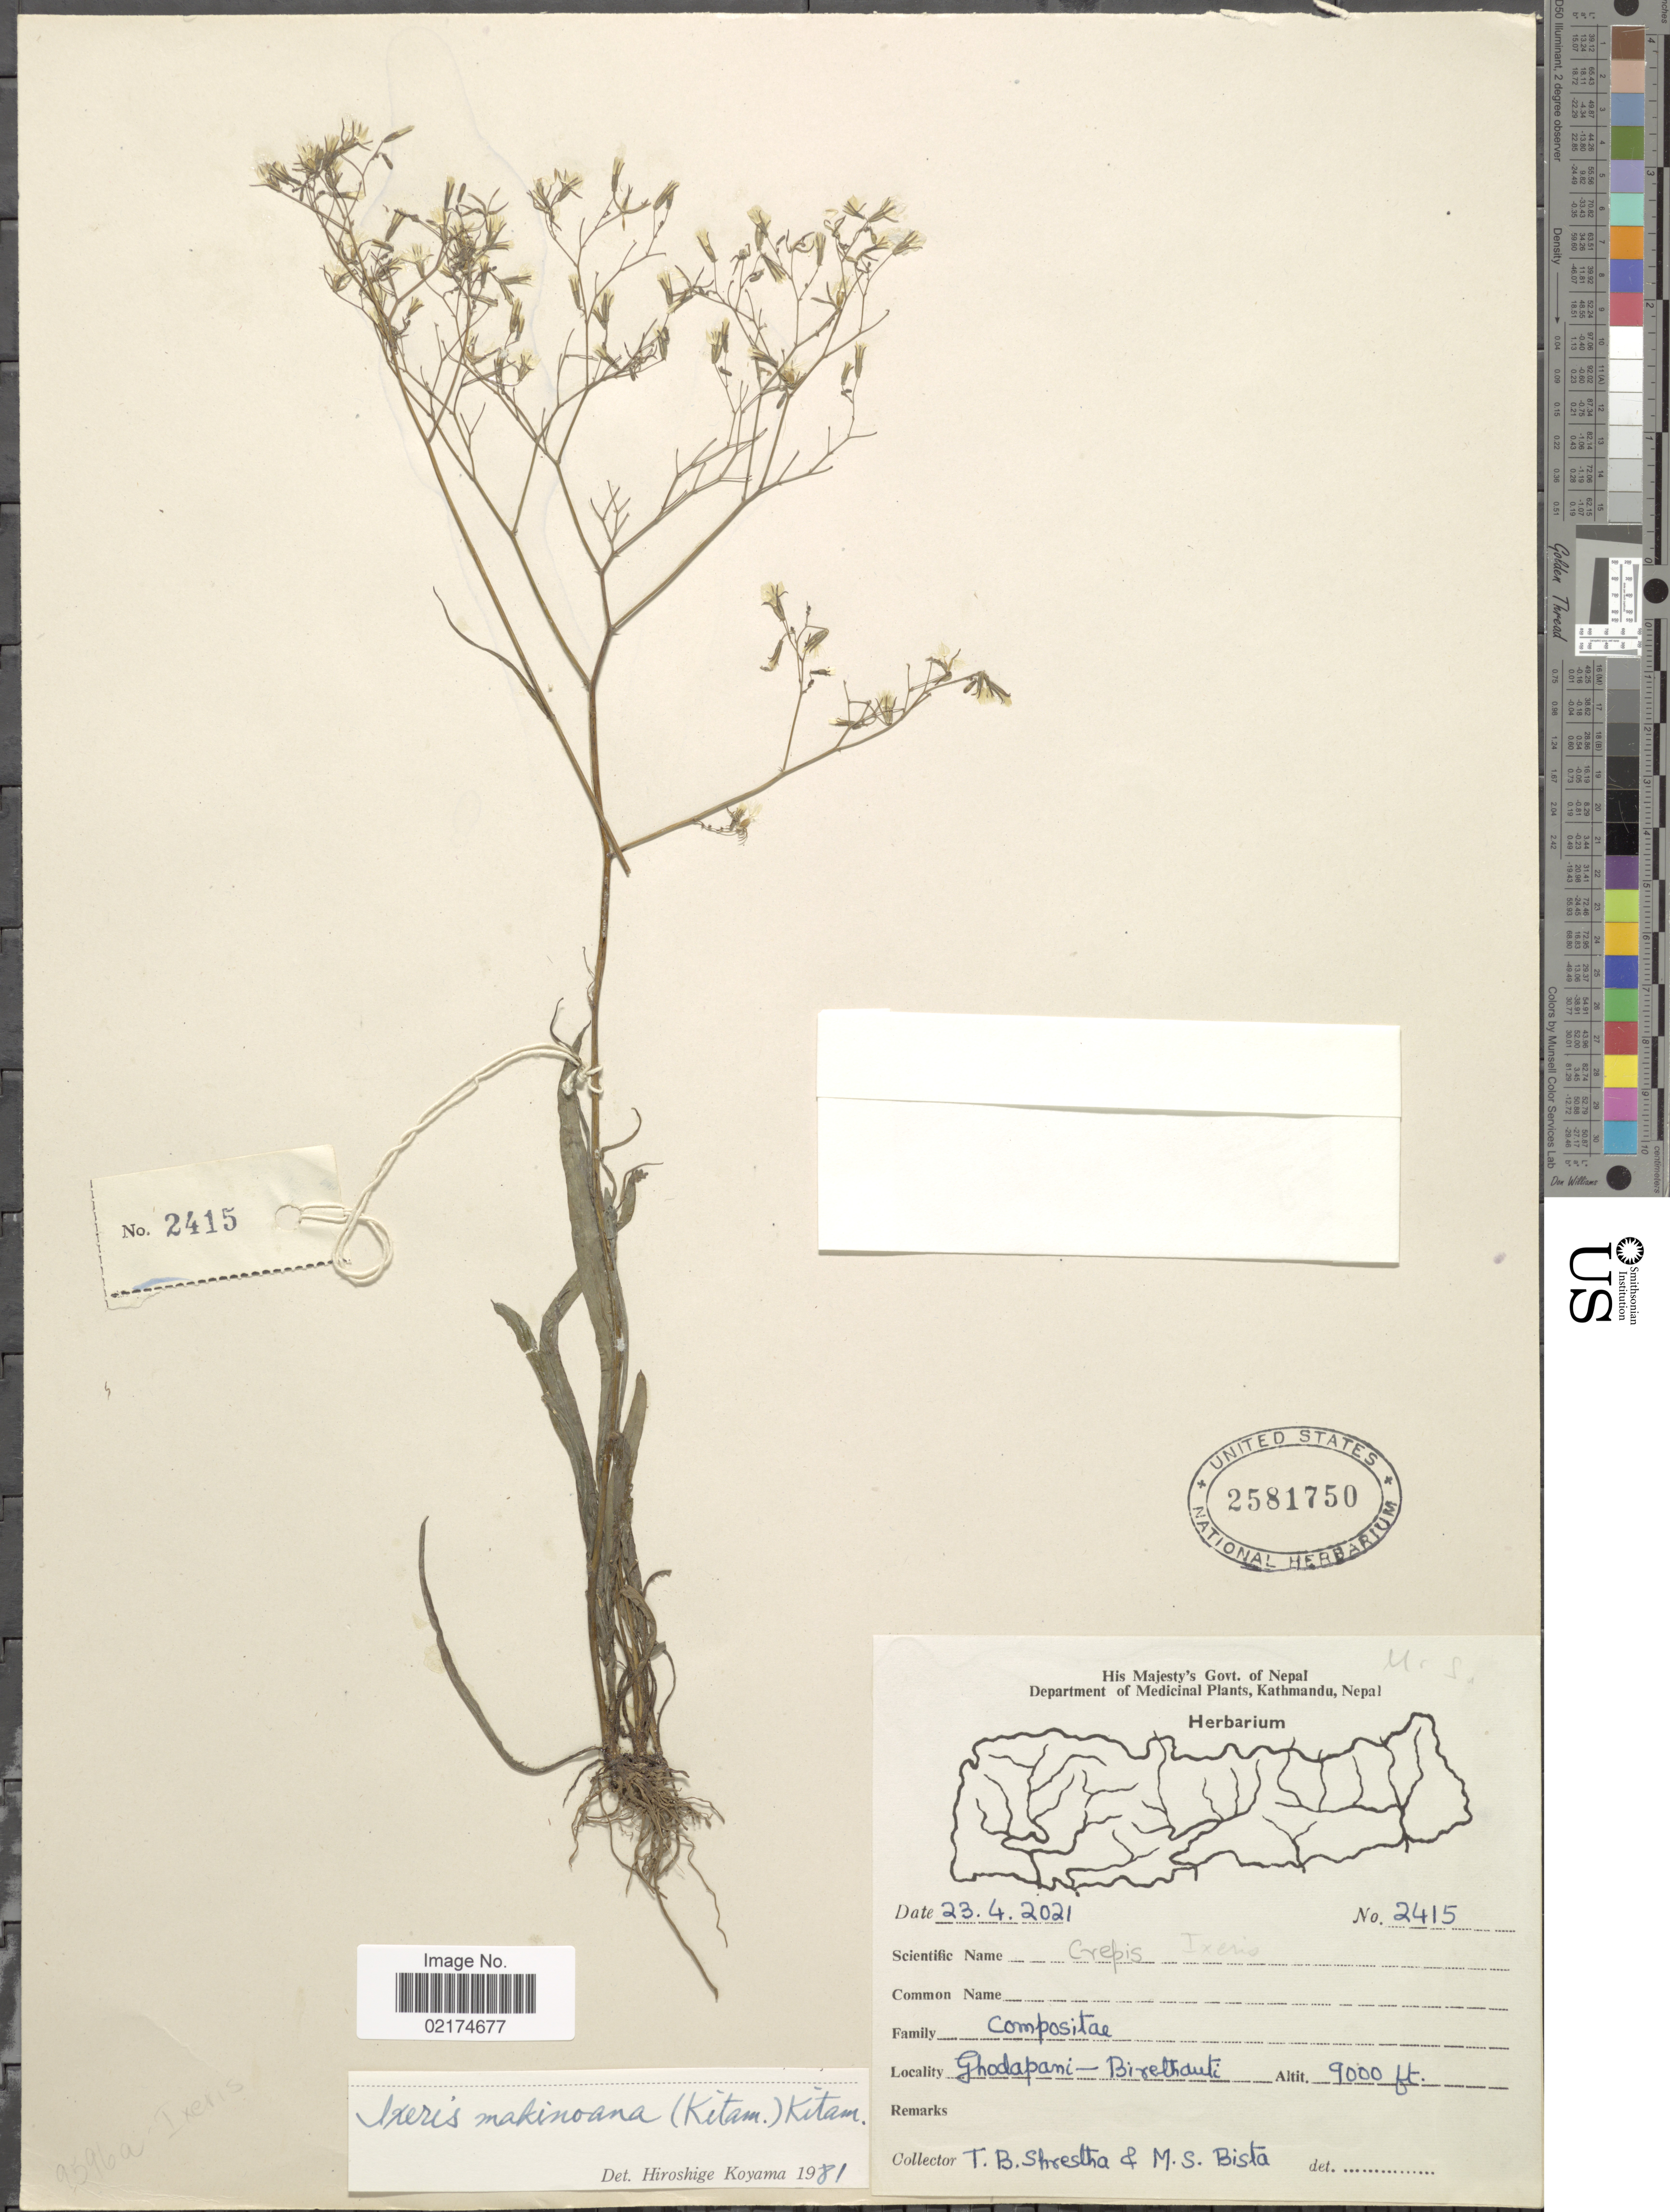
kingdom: Plantae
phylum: Tracheophyta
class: Magnoliopsida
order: Asterales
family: Asteraceae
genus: Ixeridium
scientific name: Ixeridium beauverdianum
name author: (H. Lév.) Spring.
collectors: T. B. Shrestha & M. Bista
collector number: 2415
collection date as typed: Transcribed d/m/y: 23/4/2021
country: Nepal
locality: Ghodapami-Birethauti [interpreted]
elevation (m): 2743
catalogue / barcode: US 2581750